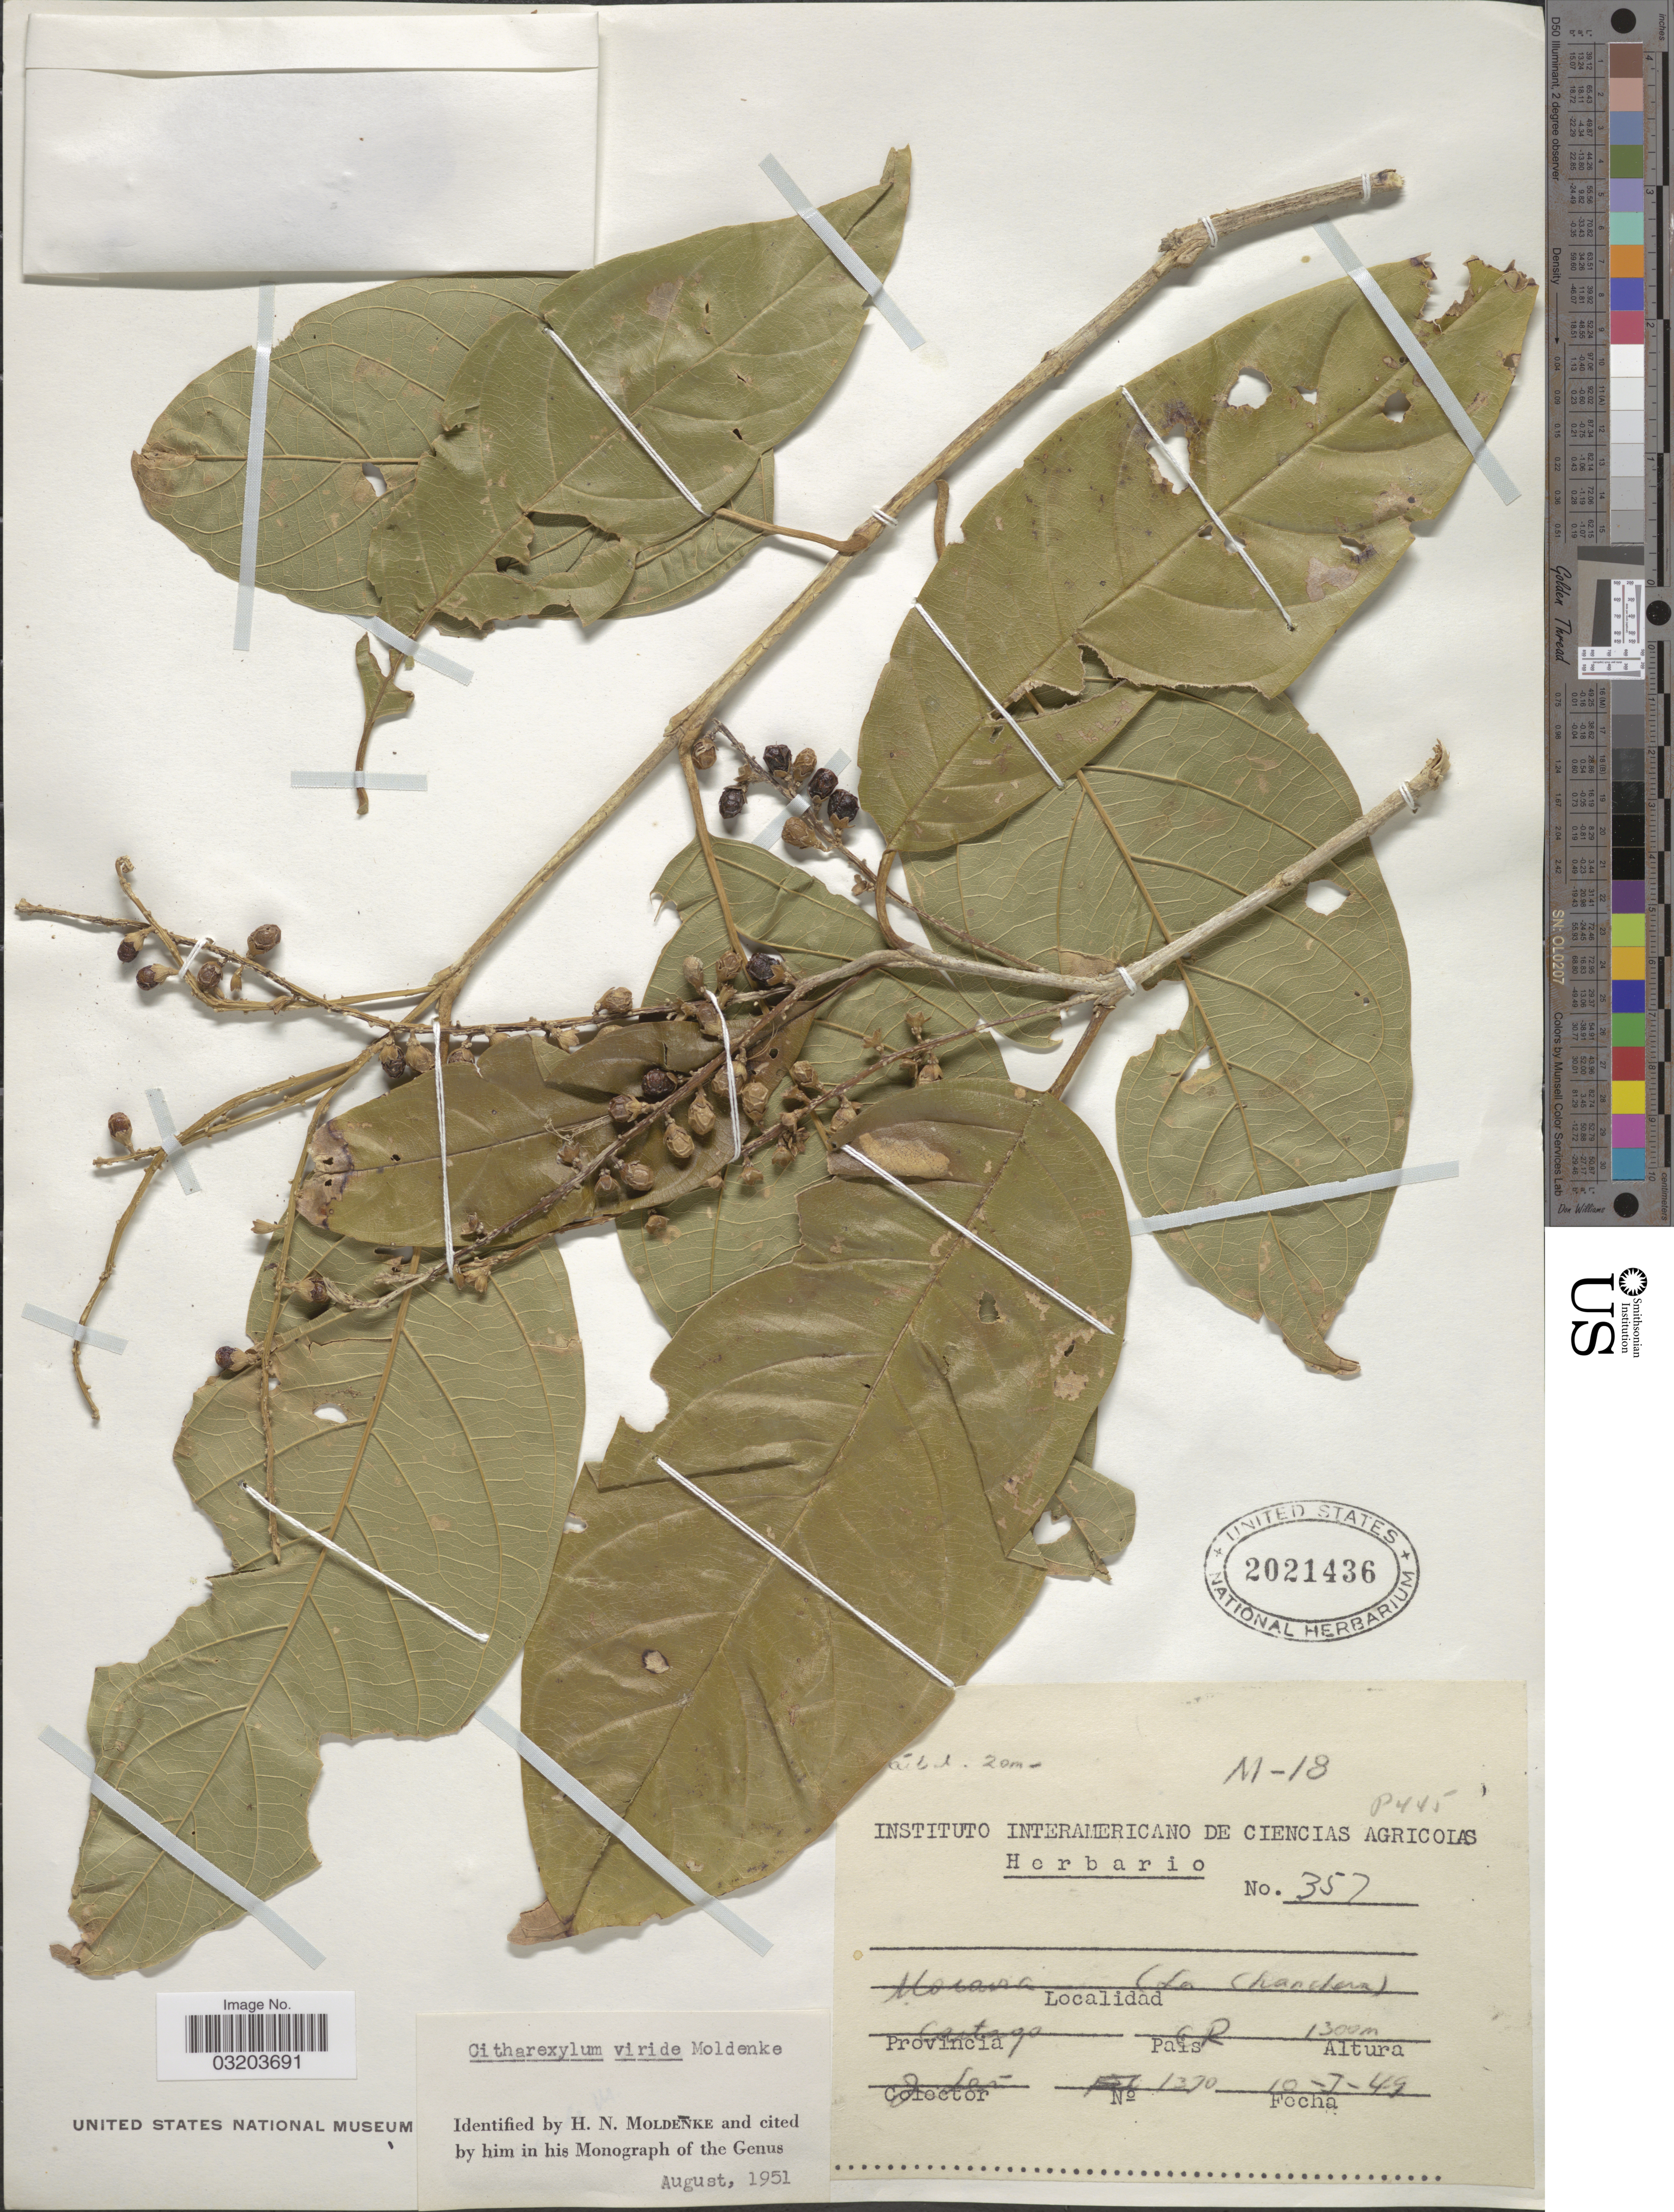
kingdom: Plantae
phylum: Tracheophyta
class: Magnoliopsida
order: Lamiales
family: Verbenaceae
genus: Citharexylum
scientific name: Citharexylum viride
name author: Moldenke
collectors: J. León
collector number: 1370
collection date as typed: Transcribed d/m/y: 10/1/49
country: Costa Rica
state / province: Cartago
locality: Moravia (La Chanchera), C.R.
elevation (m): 1300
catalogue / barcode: US 2021436